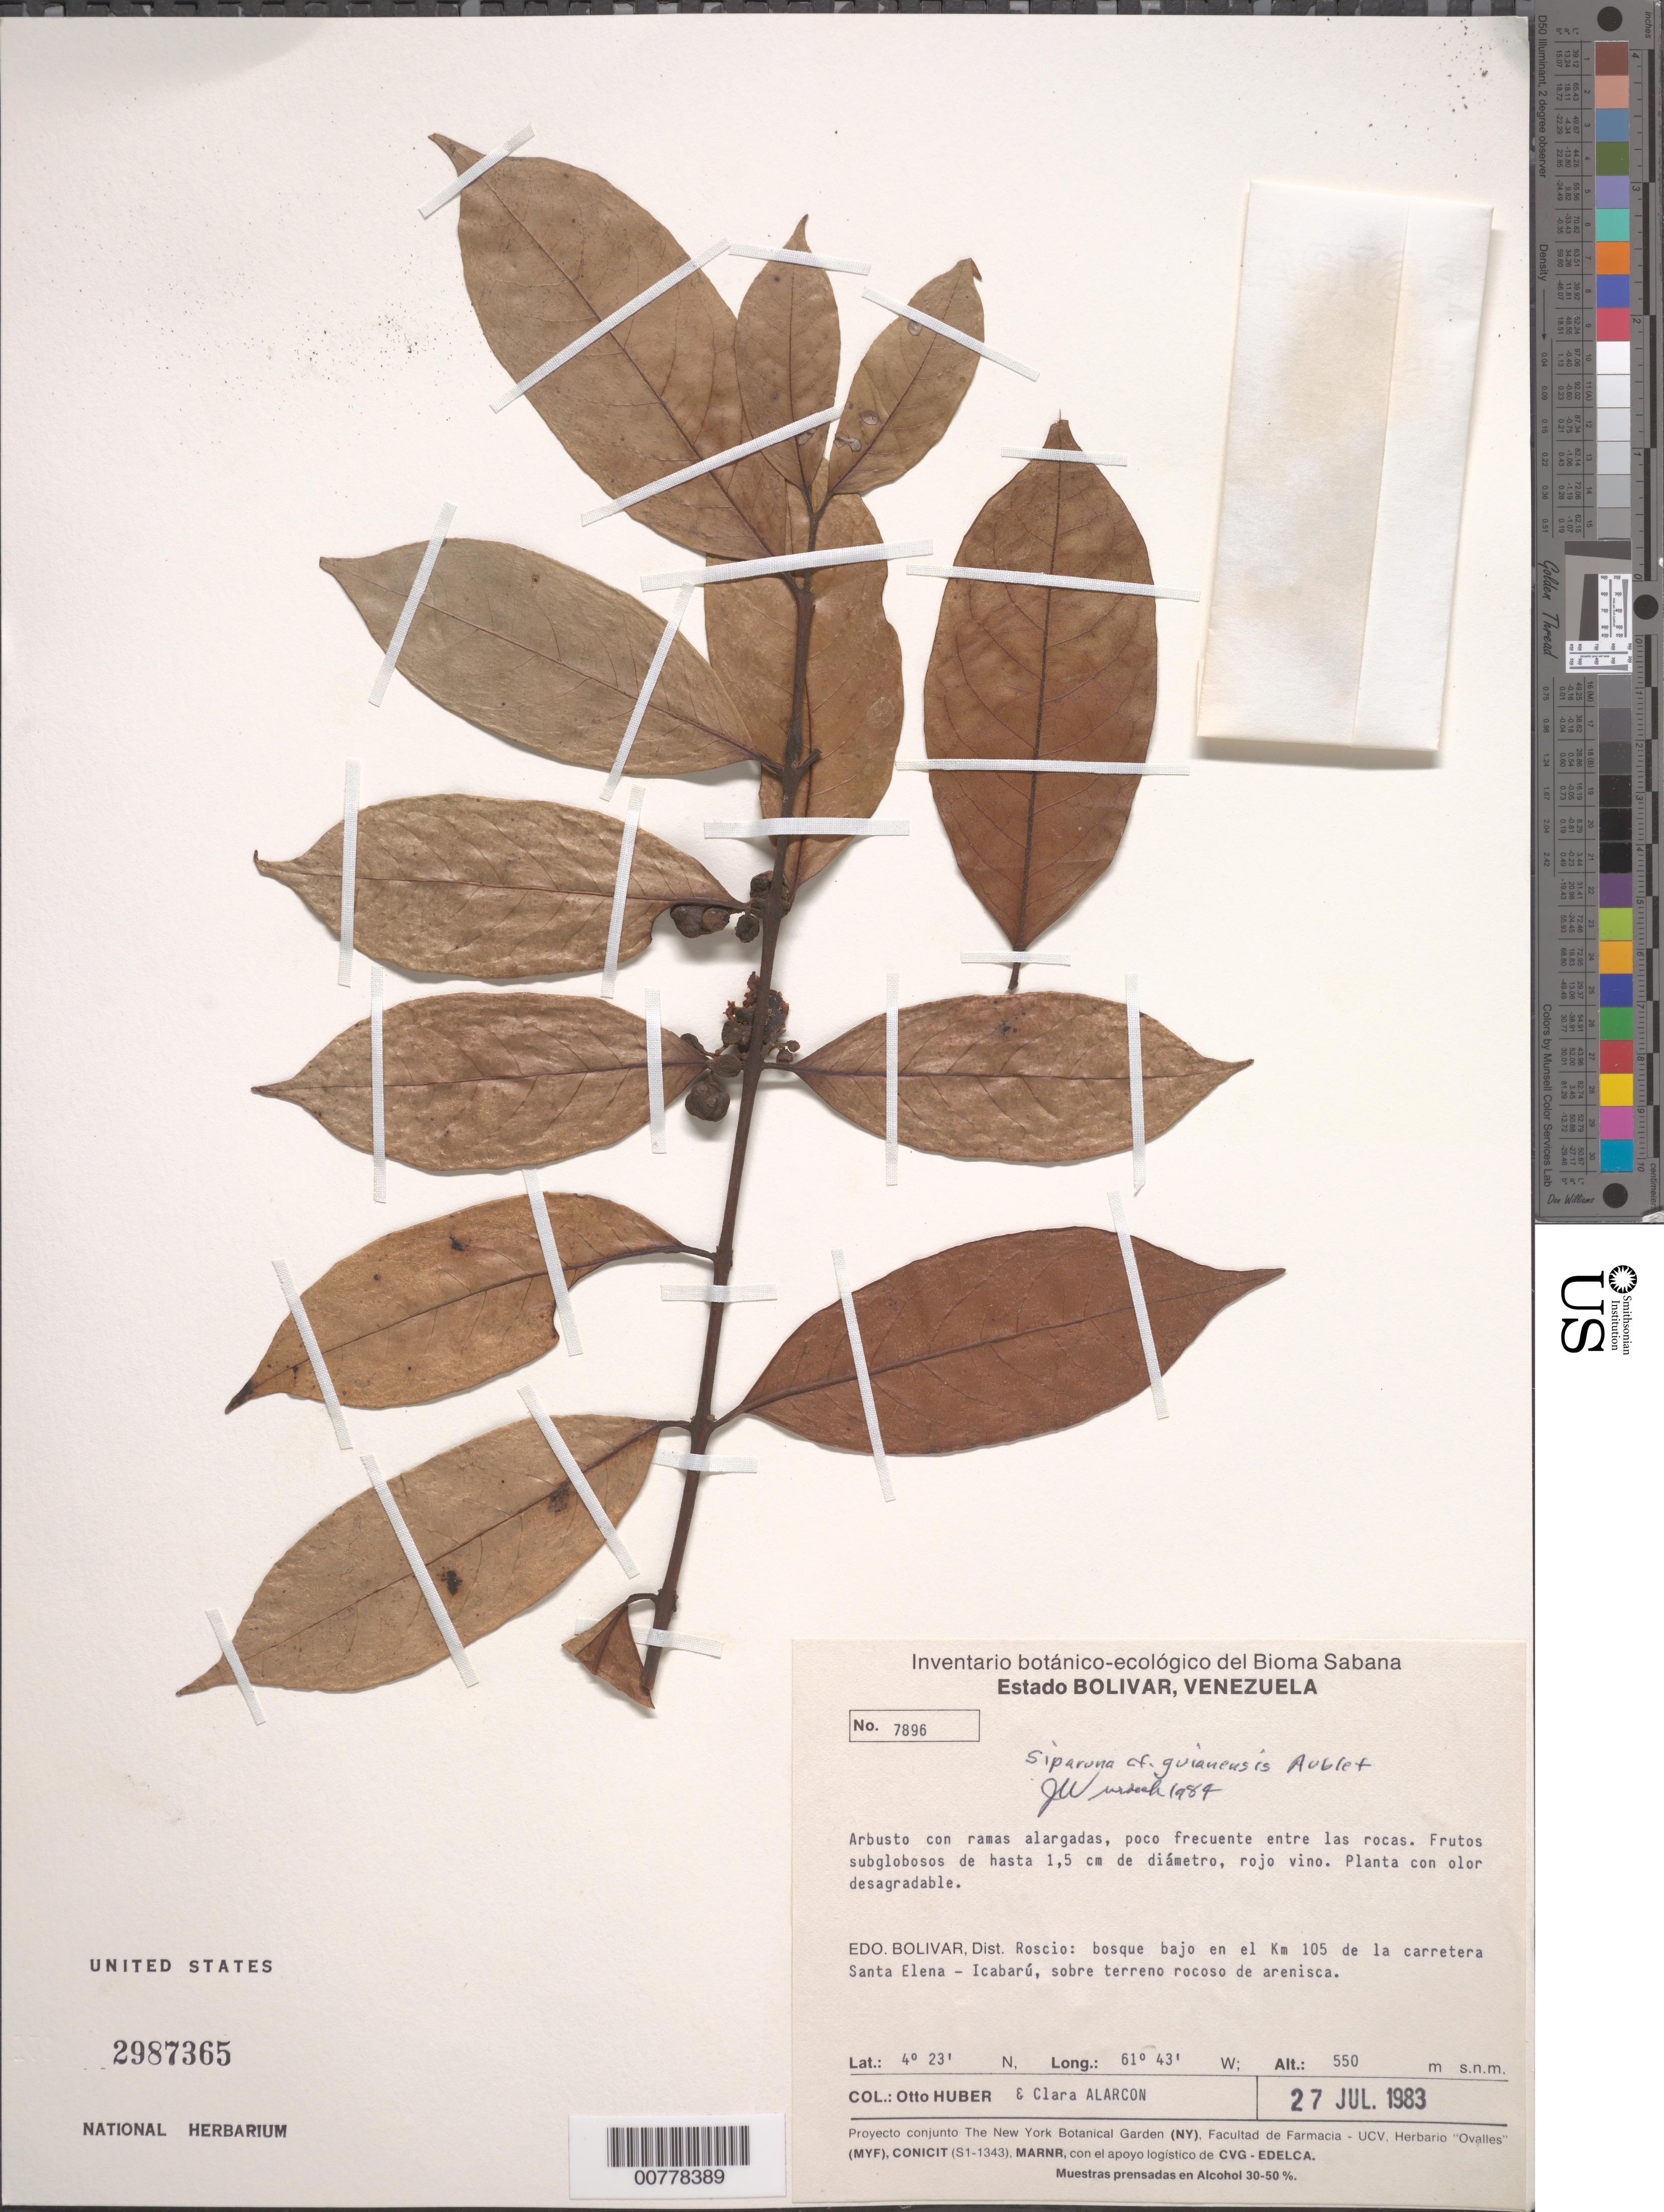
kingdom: Plantae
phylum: Tracheophyta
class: Magnoliopsida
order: Laurales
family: Siparunaceae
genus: Siparuna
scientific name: Siparuna guianensis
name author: Aubl.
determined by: Wurdack, John J., (US), US (UNITED STATES)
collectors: O. Huber & C. Alarcon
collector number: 7896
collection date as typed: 27-Jul-83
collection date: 1983-07-27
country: Venezuela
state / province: Bolívar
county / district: Roscio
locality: Santa Elena - Icabarú Carretera, km 105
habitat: Bosque bajo, sobre terreno rocoso de arenisca; entre las rocas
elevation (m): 550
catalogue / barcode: US 2987365